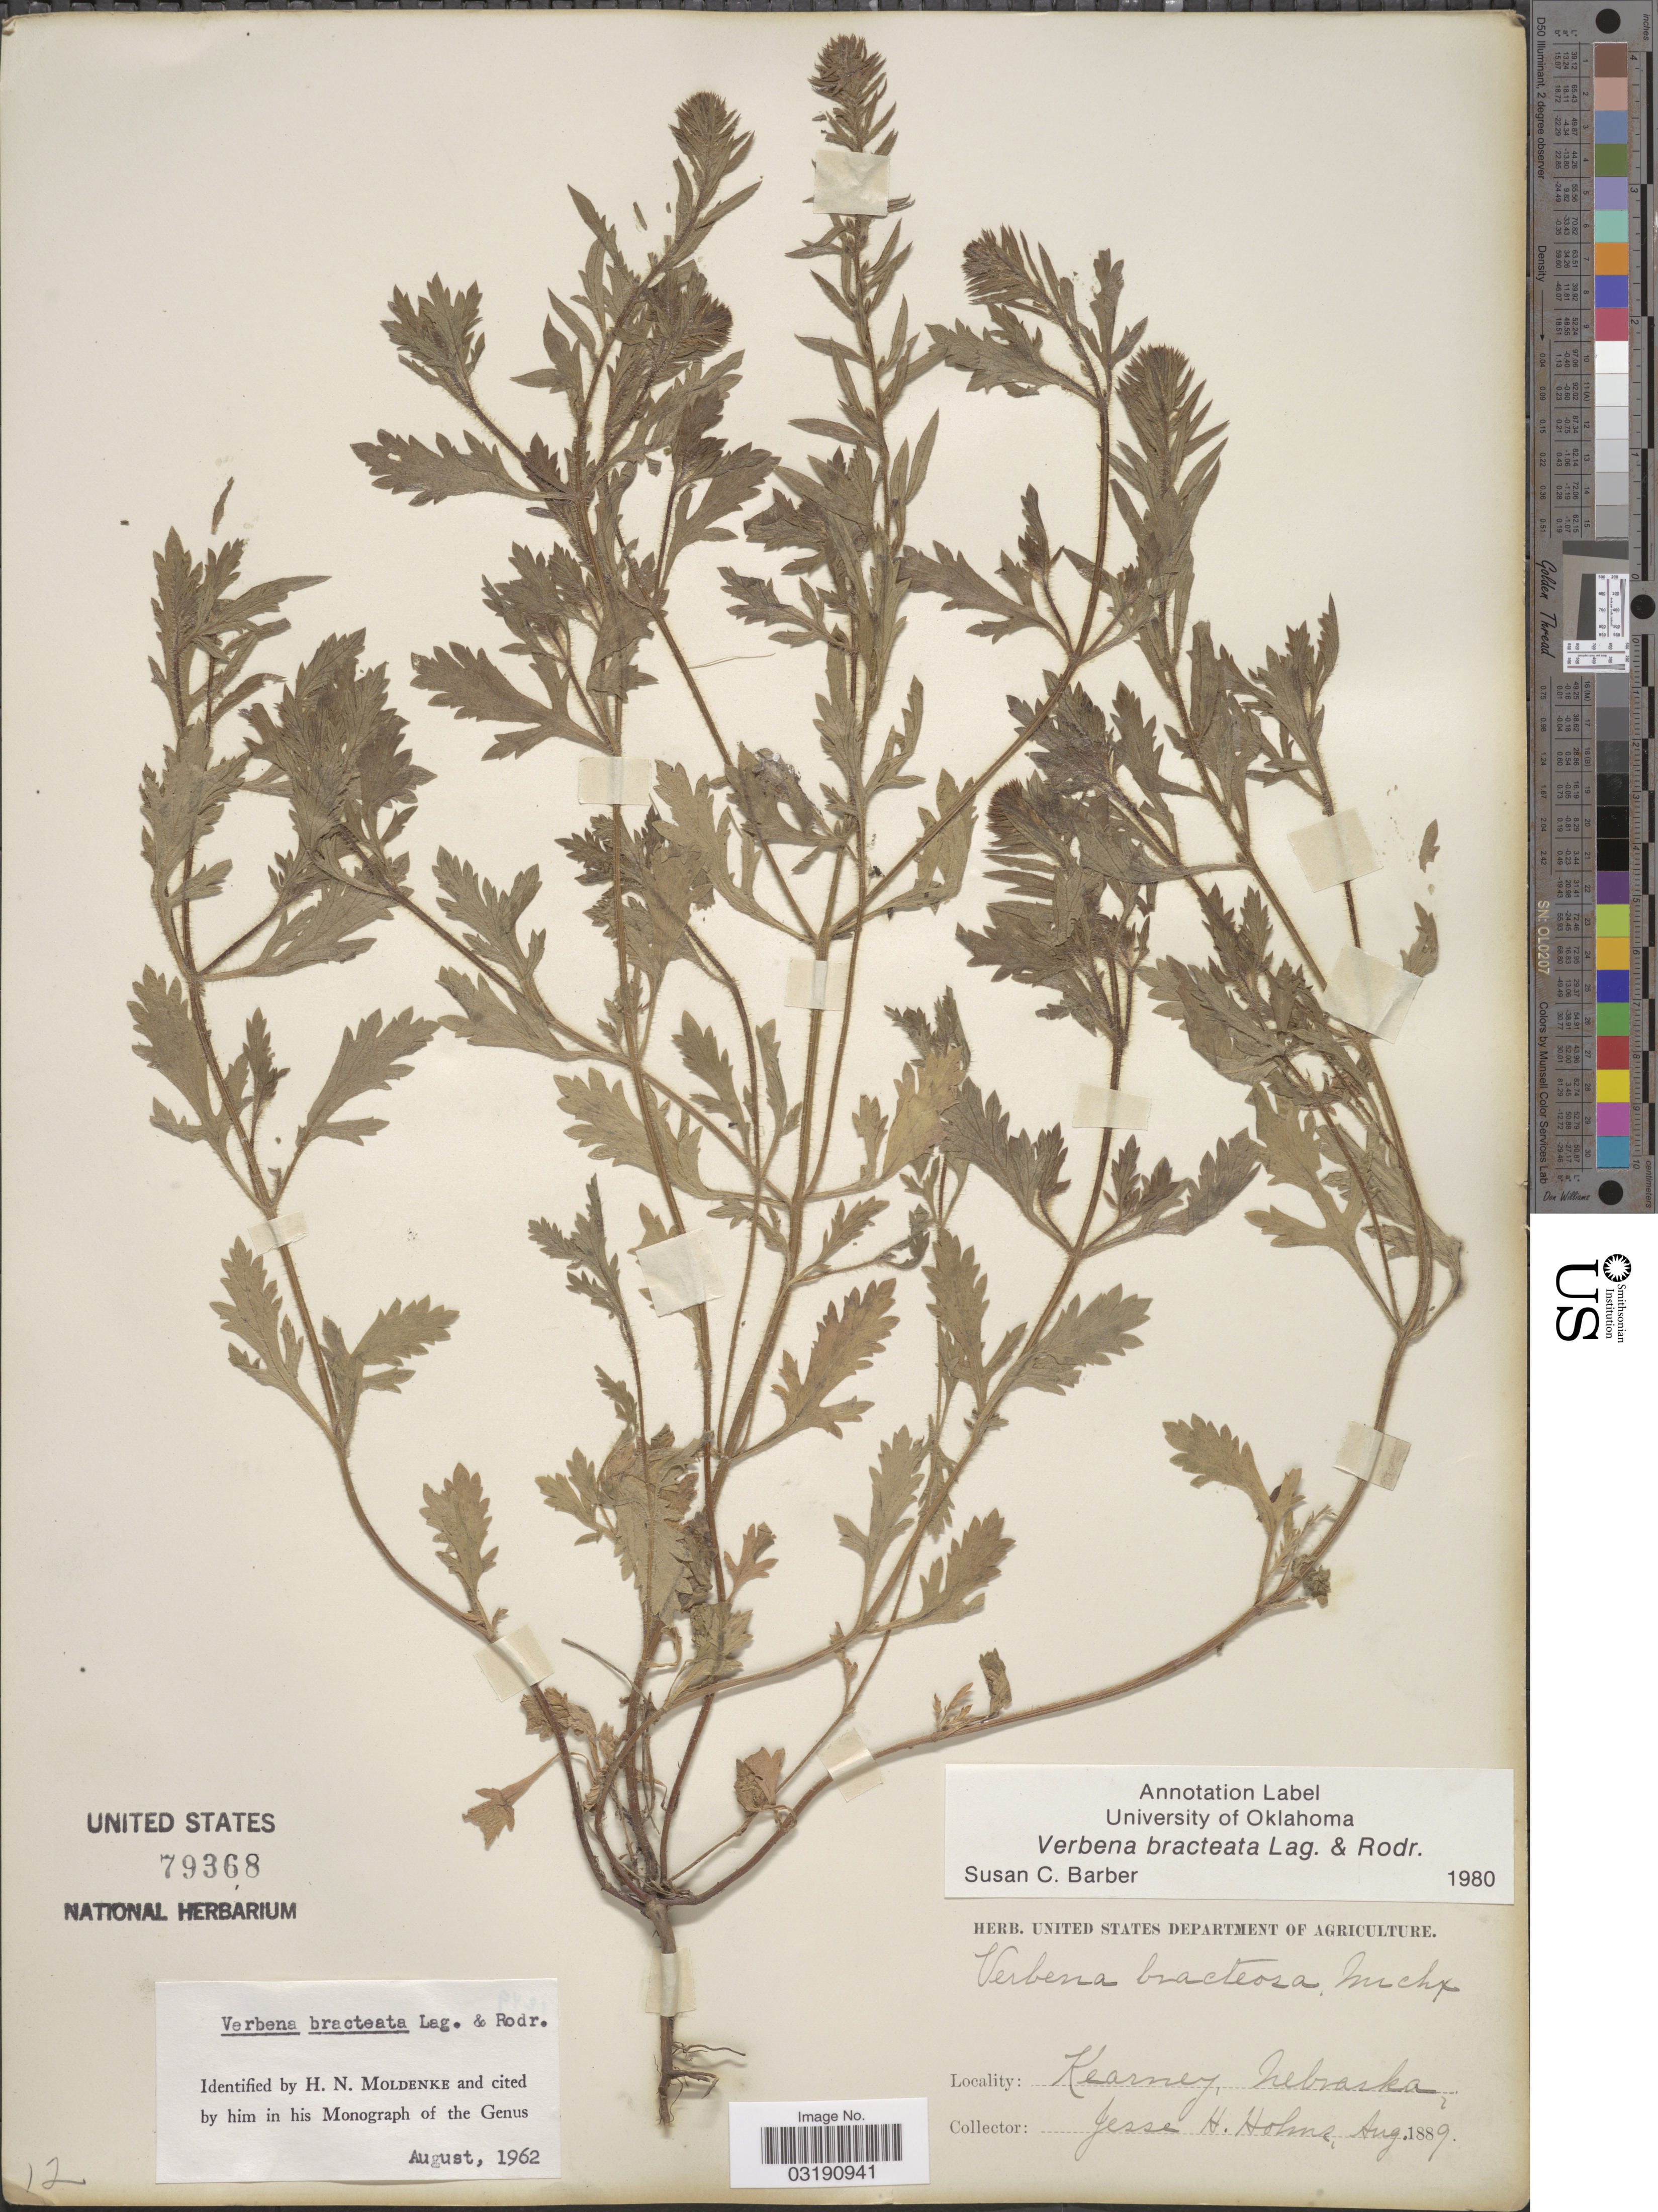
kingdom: Plantae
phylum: Tracheophyta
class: Magnoliopsida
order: Lamiales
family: Verbenaceae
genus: Verbena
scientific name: Verbena bracteata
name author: Cav. ex Lag. & Rodr.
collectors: J. H. Holms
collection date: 1889-08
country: United States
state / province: Nebraska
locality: Kearney.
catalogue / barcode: US 79368